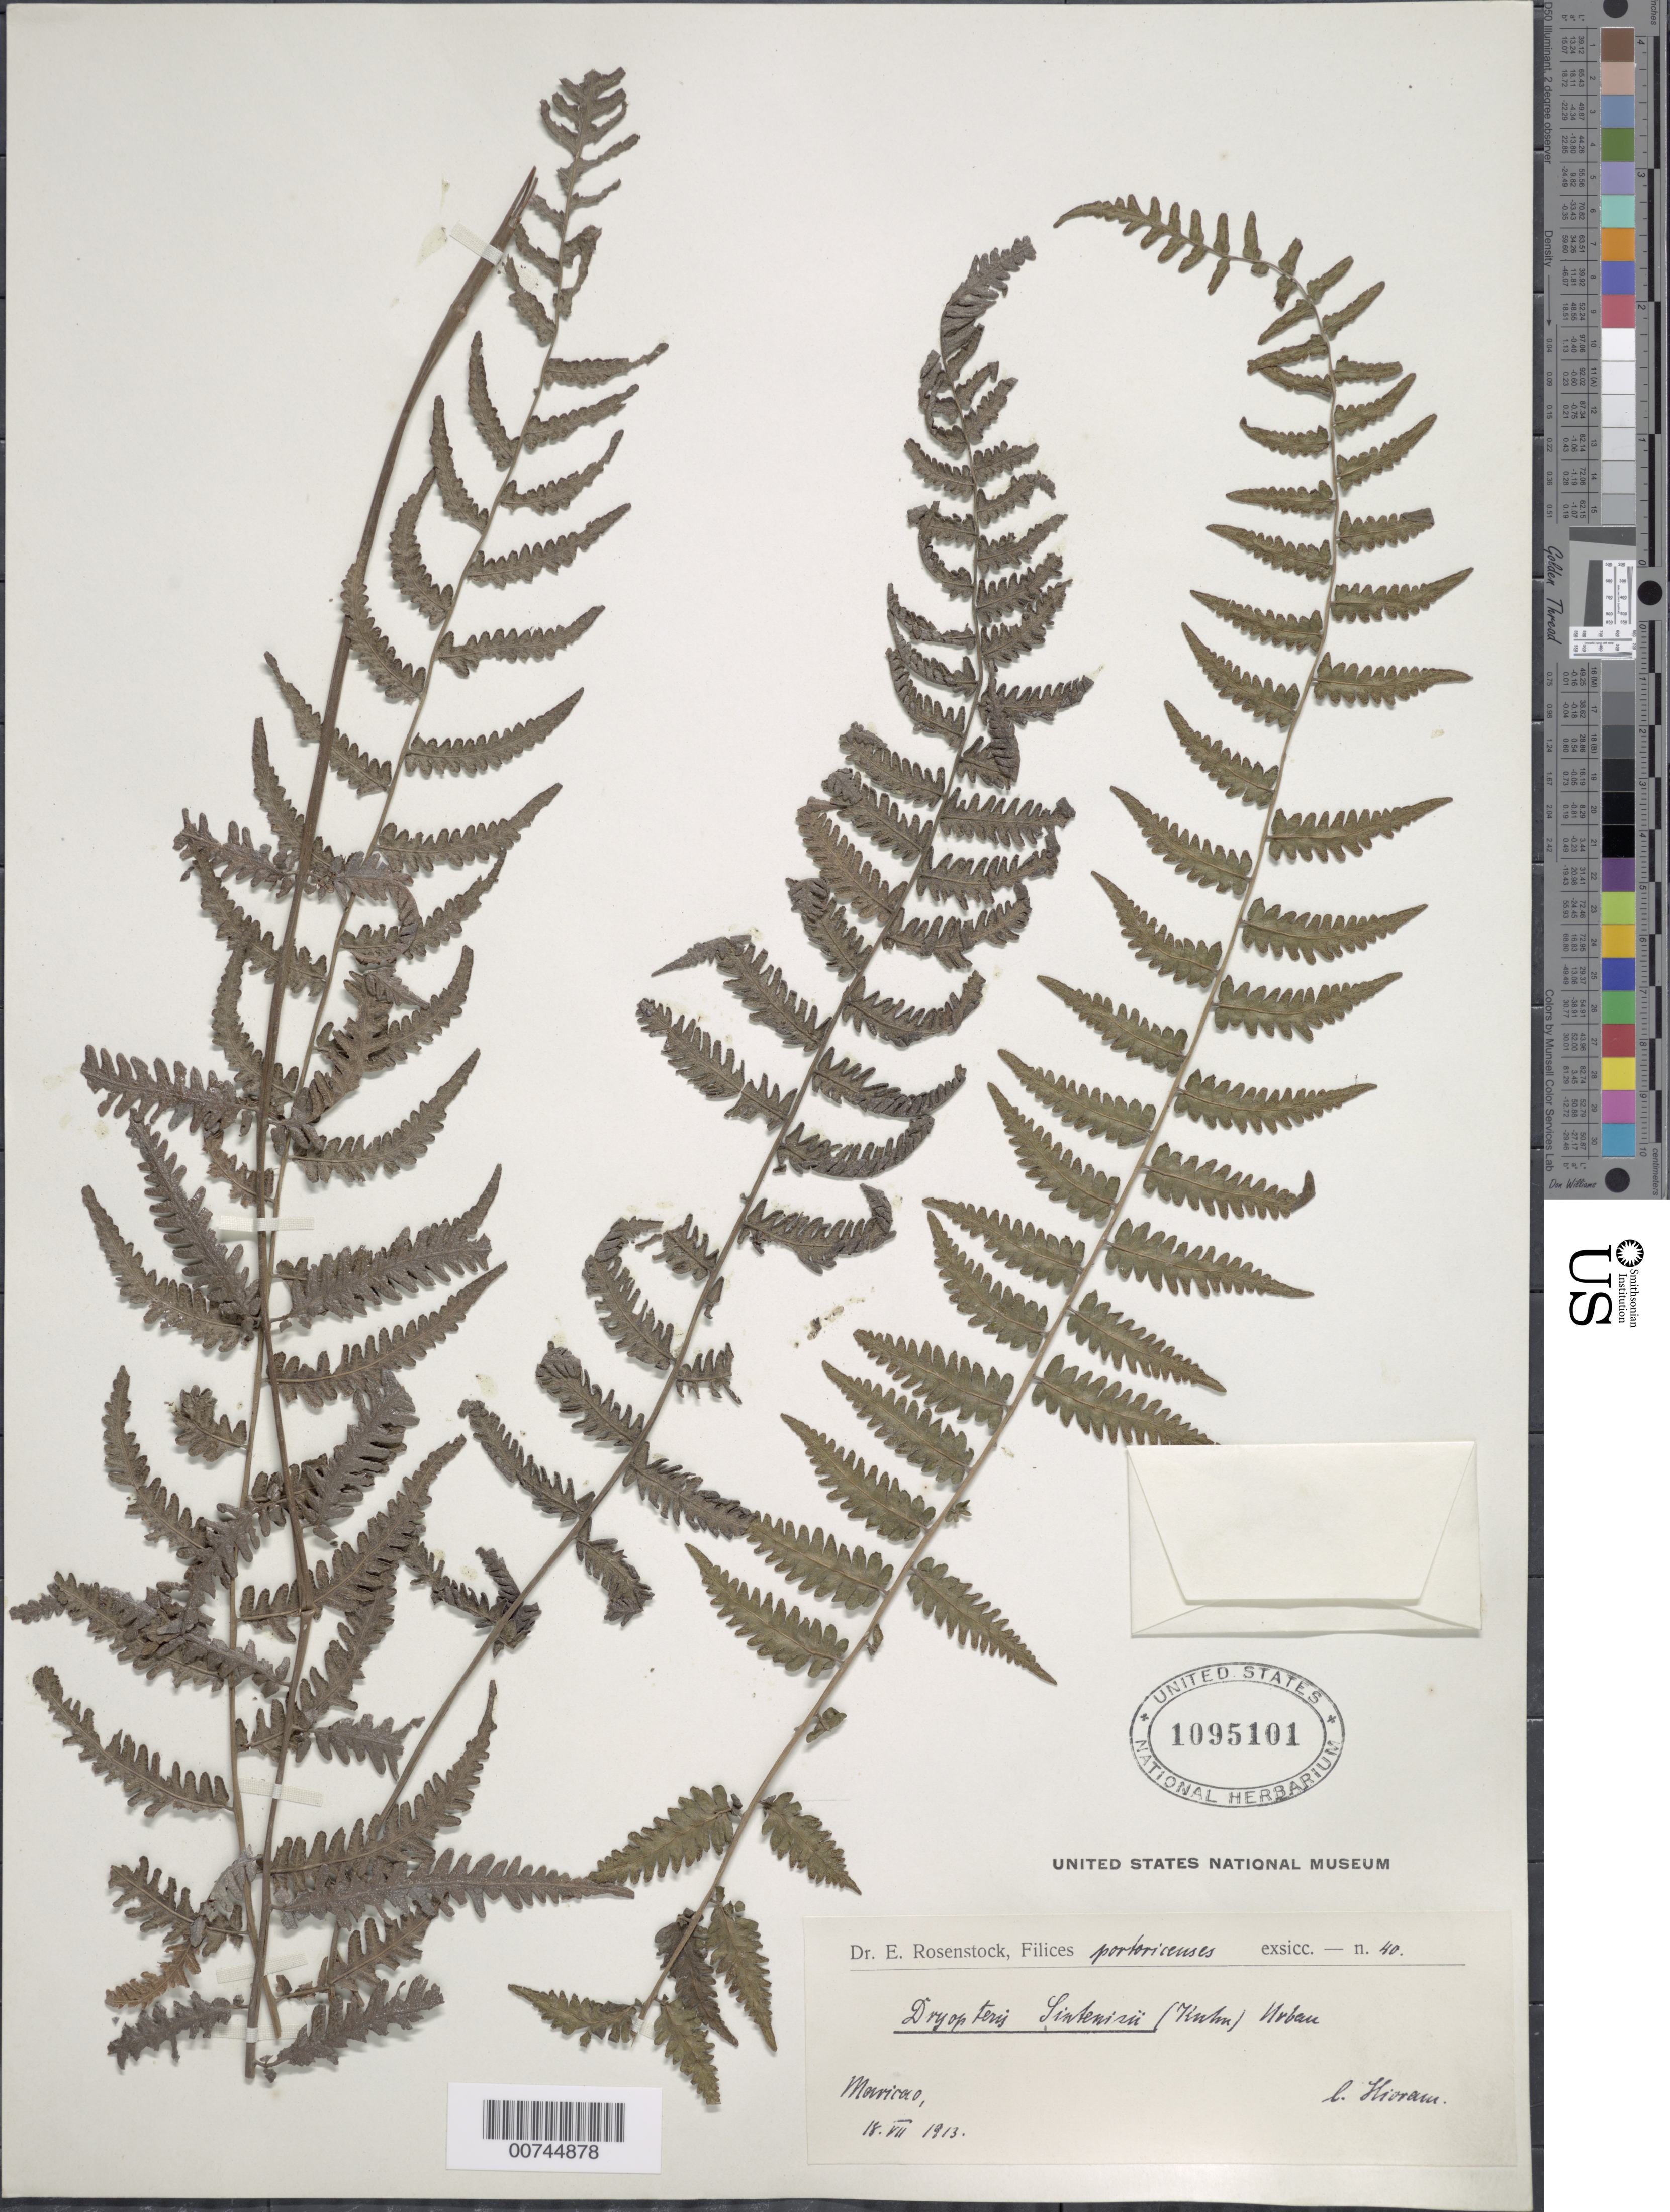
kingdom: Plantae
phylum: Tracheophyta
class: Polypodiopsida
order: Polypodiales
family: Thelypteridaceae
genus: Goniopteris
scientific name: Goniopteris brittonae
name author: (Slosson ex Maxon) Ching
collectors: Bro. Hioram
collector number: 40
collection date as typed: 18 Jul 1913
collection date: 1913-07-18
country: Puerto Rico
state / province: Maricao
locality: Maricao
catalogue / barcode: US 1095101